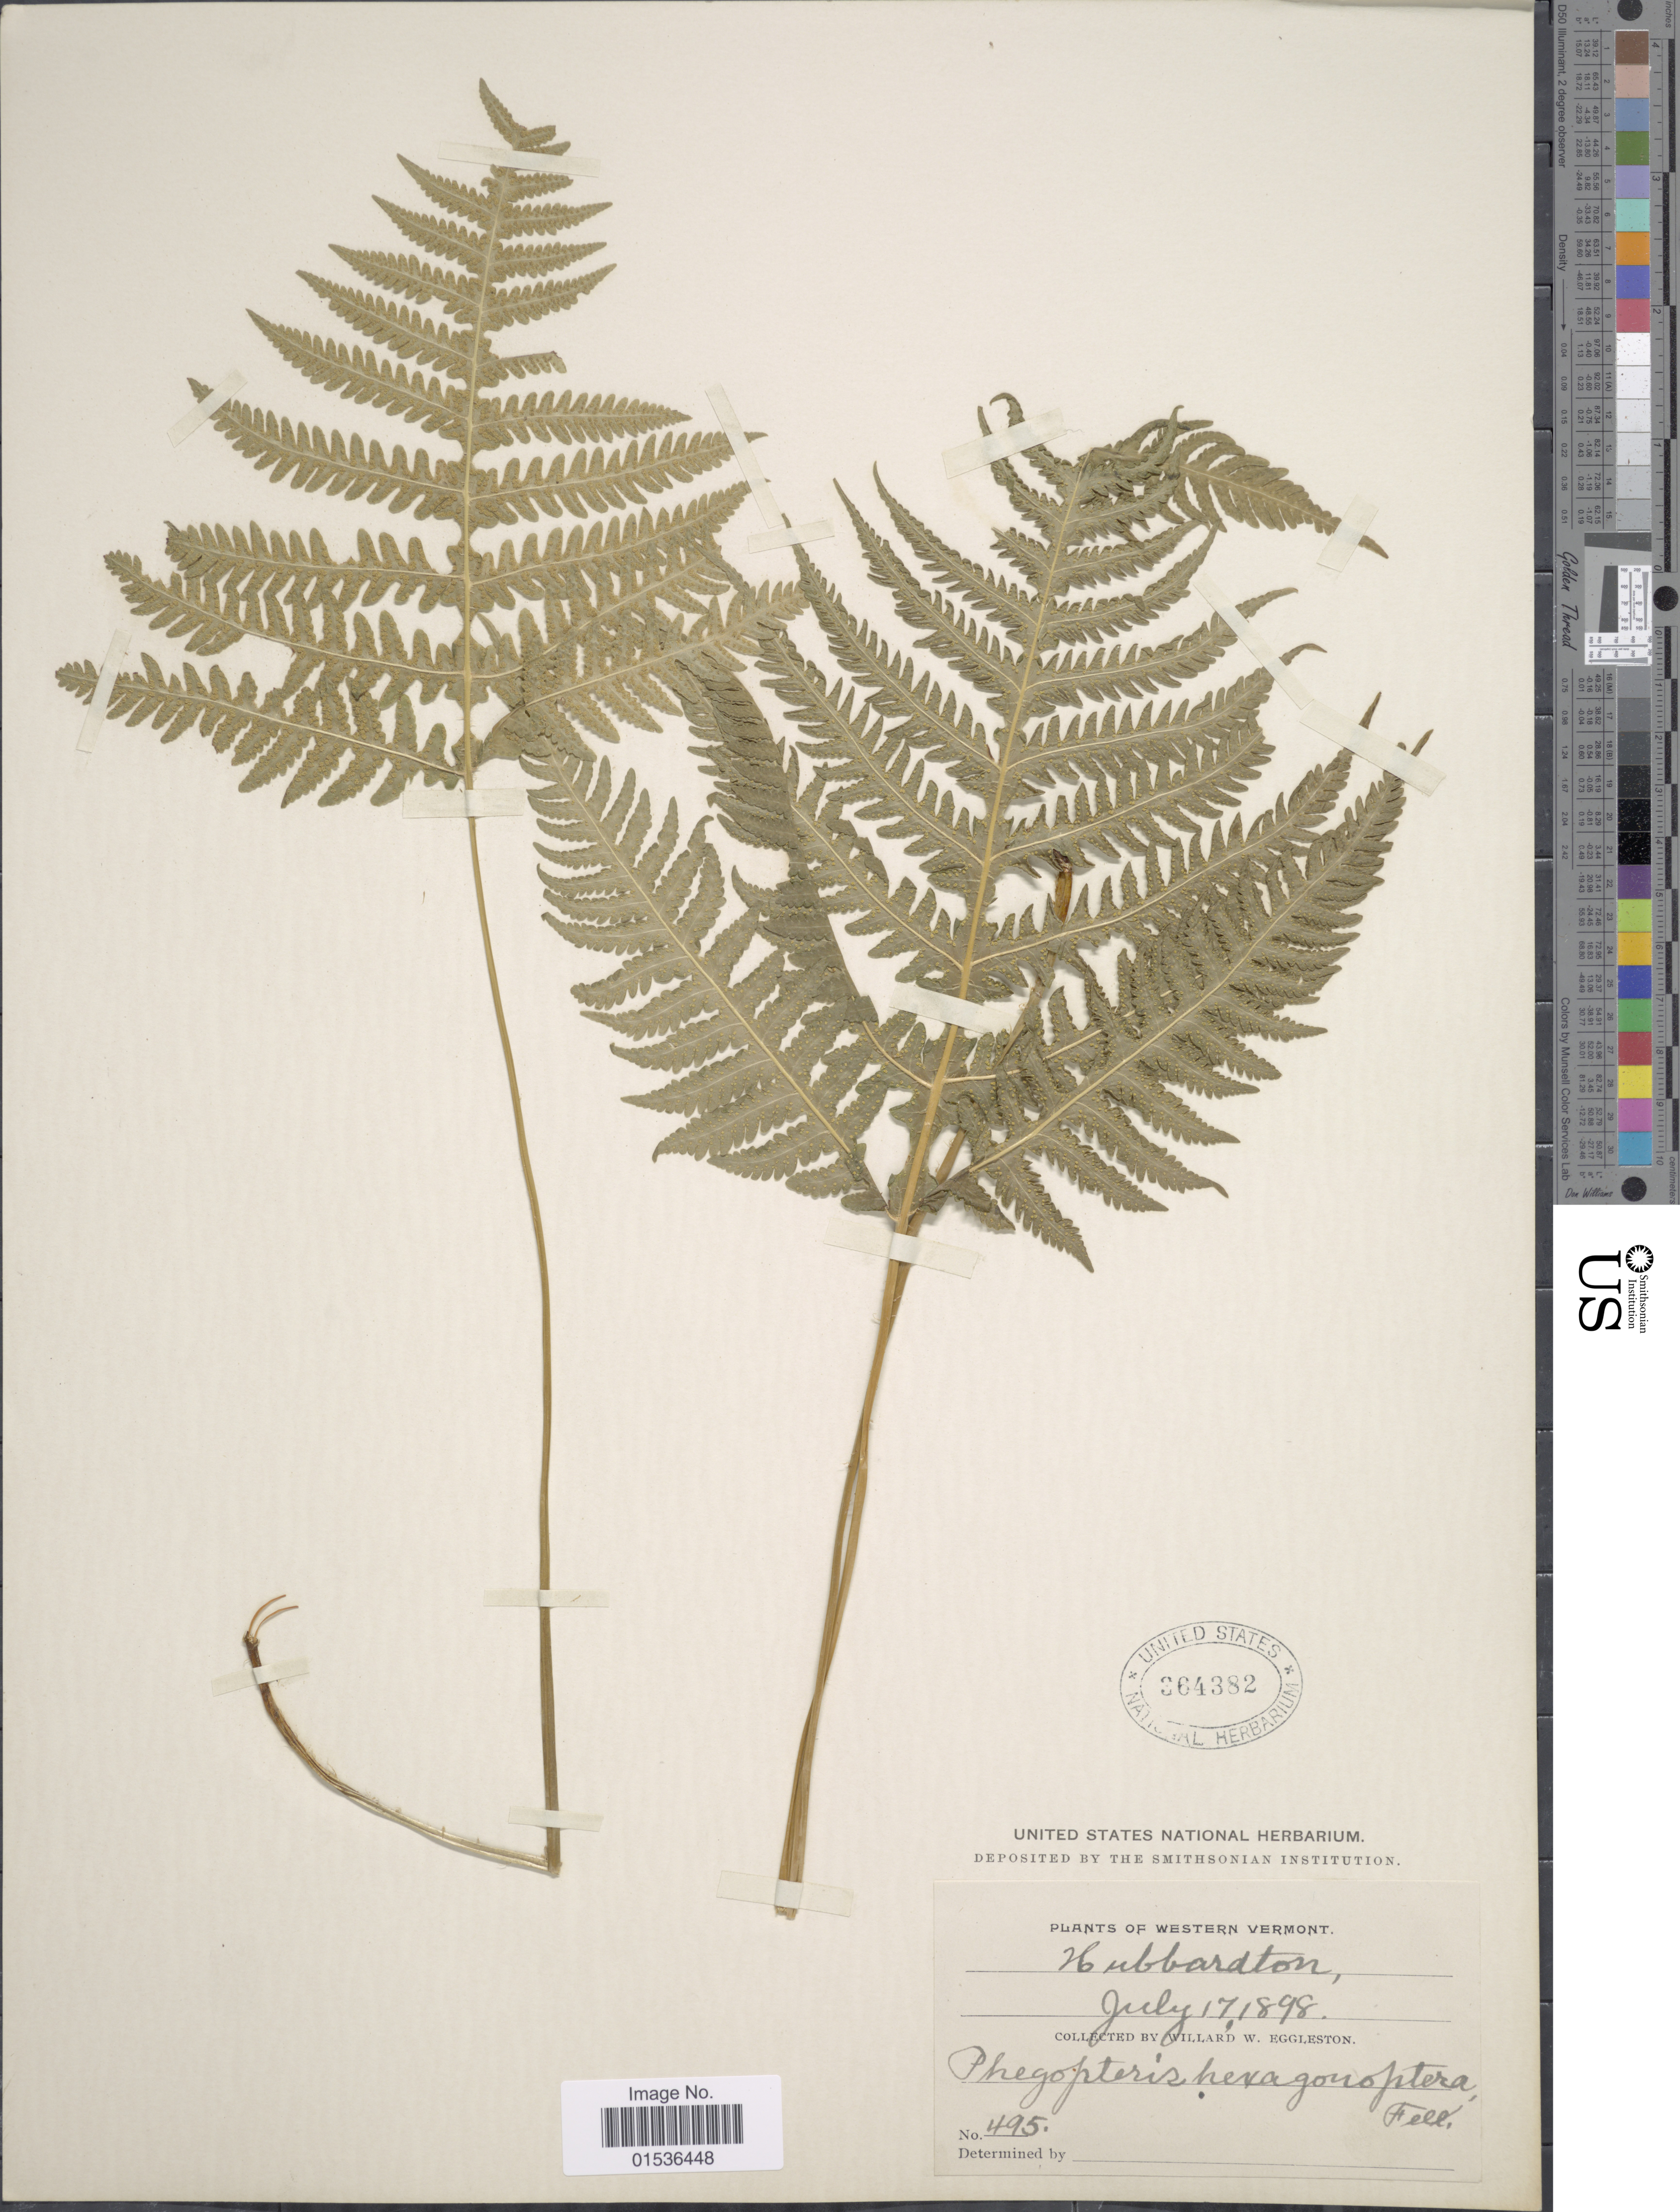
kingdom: Plantae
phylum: Tracheophyta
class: Polypodiopsida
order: Polypodiales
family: Thelypteridaceae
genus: Phegopteris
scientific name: Phegopteris hexagonoptera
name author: (Michx.) Fée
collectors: W. W. Eggleston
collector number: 495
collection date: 1898-07-17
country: United States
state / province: Vermont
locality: Western Vermont, Hubbardton.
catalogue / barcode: US 364382